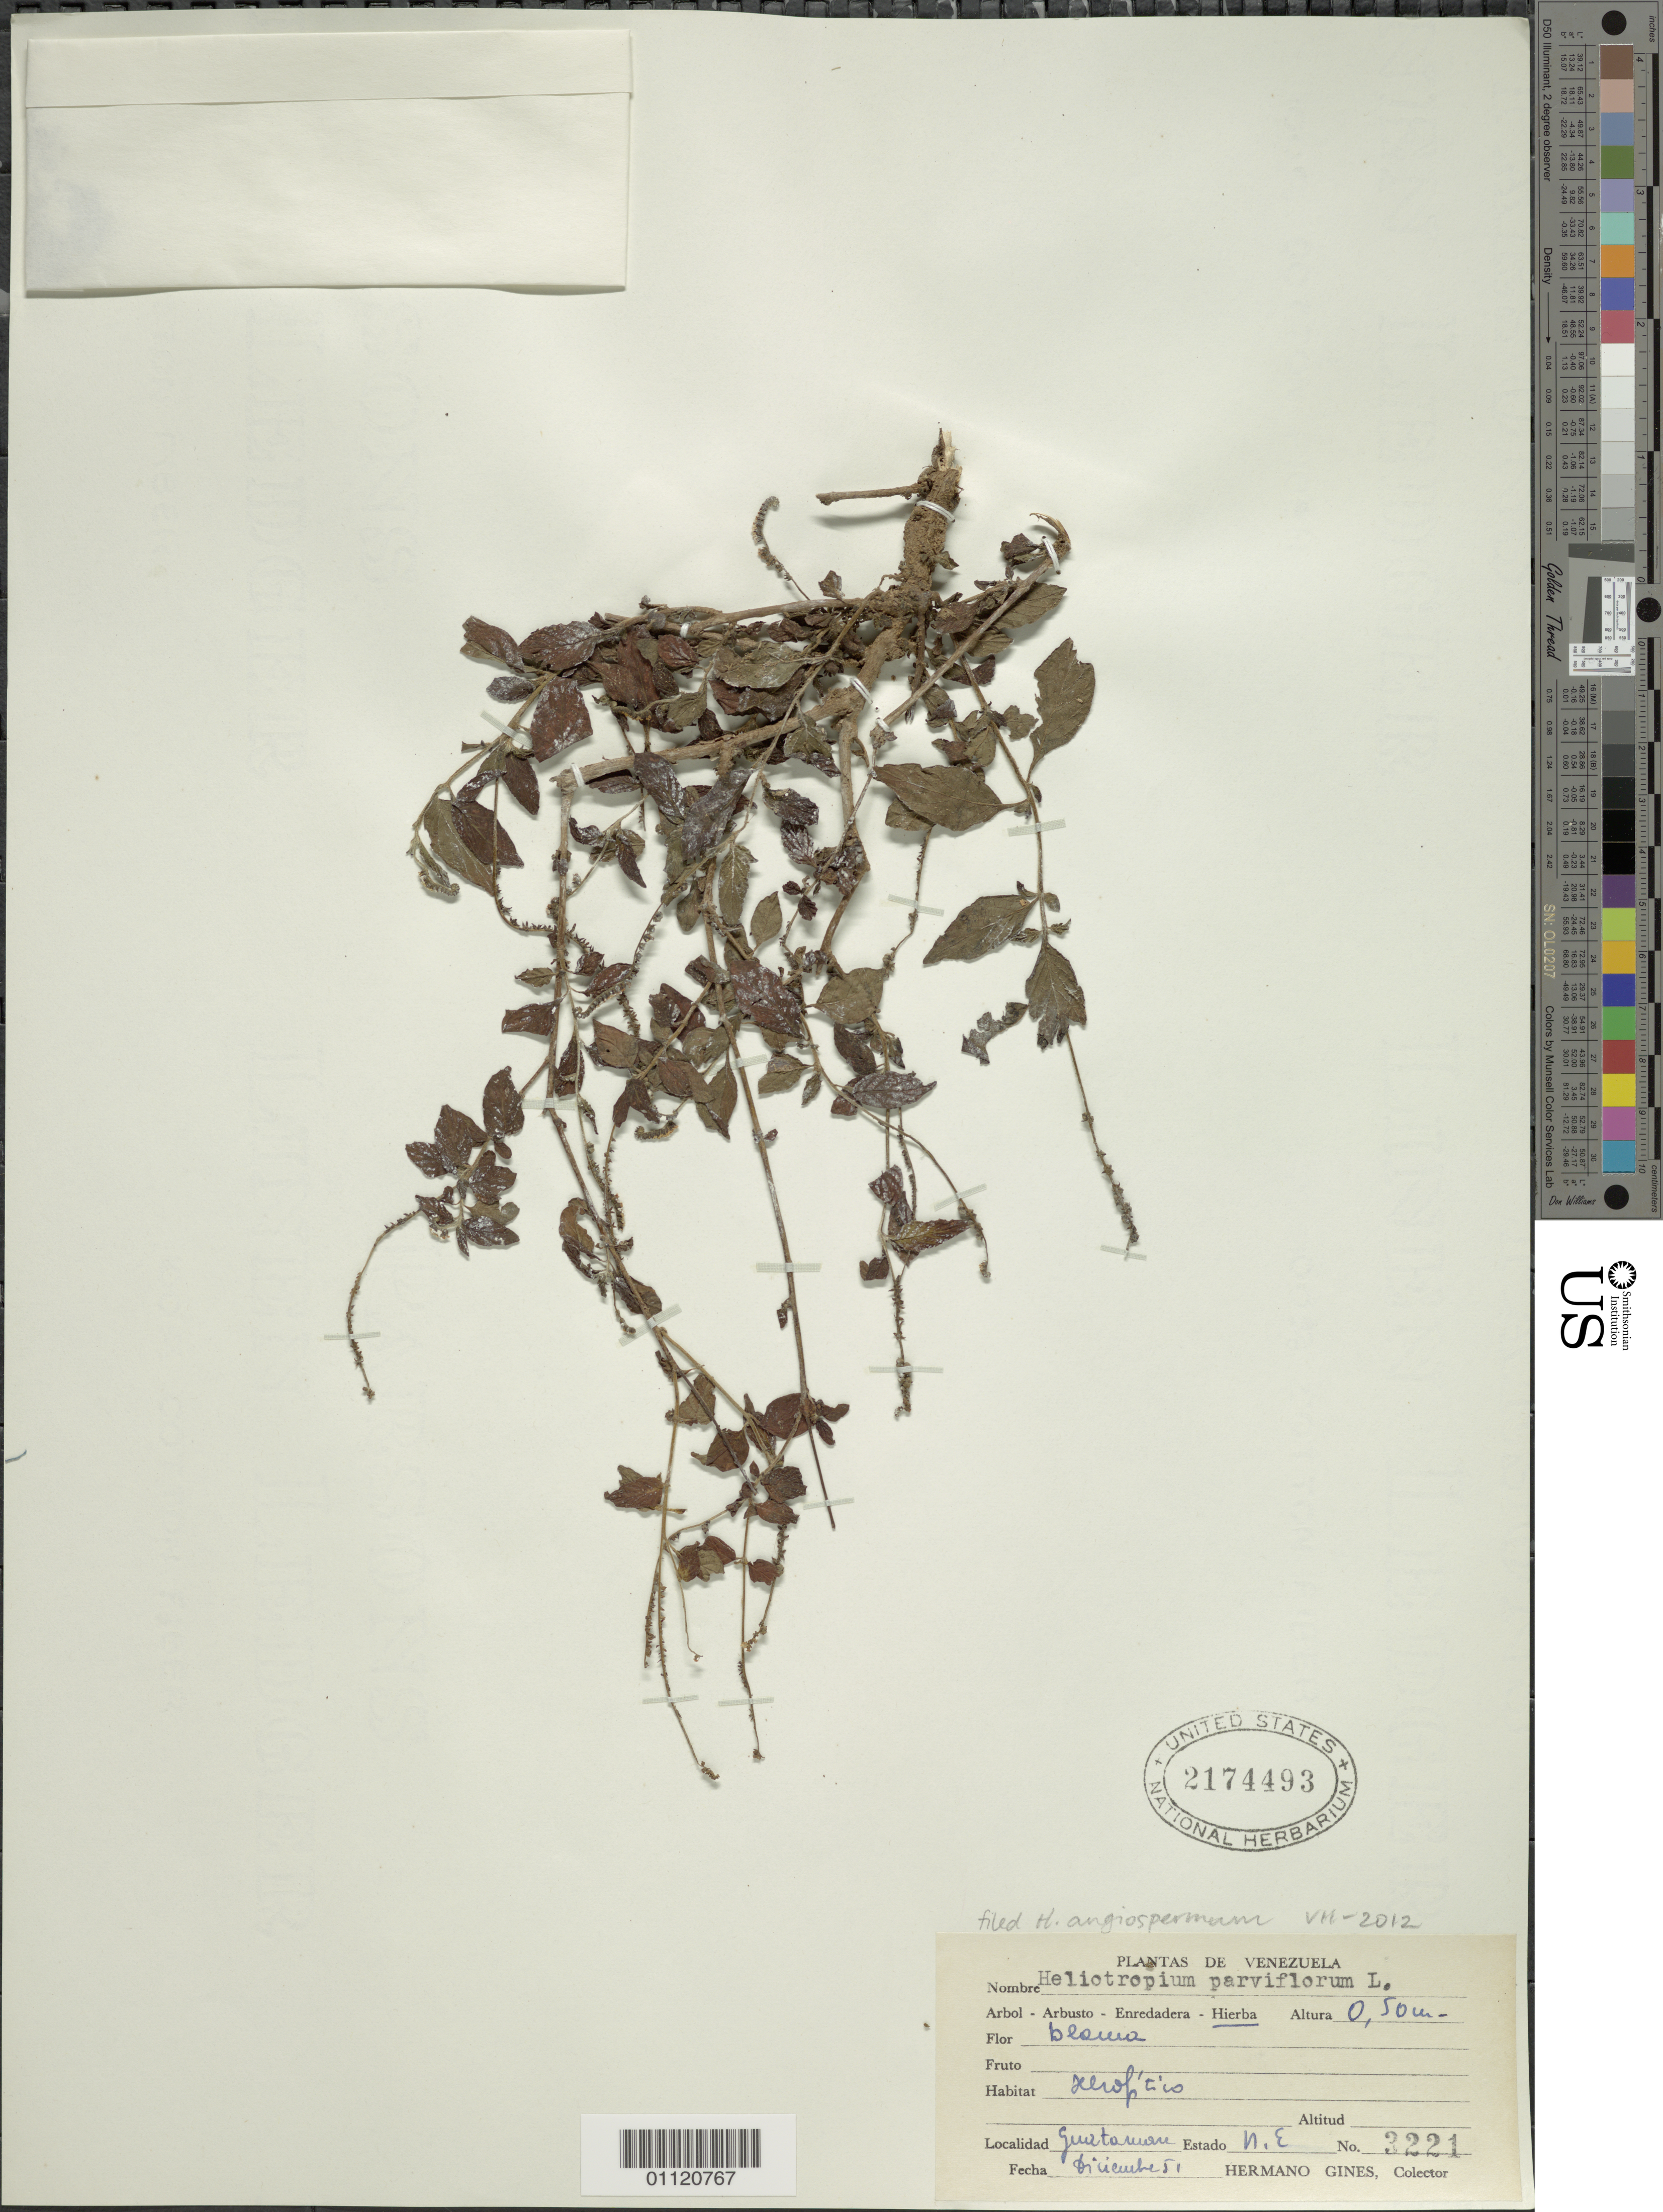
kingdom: Plantae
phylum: Tracheophyta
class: Magnoliopsida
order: Boraginales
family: Heliotropiaceae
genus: Heliotropium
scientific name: Heliotropium angiospermum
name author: Murray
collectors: Bro. Gines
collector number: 3221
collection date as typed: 01 Dec 1951 to 31 Dec 1951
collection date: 1951-12-01/1951-12-31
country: Venezuela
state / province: Nueva Esparta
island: Margarita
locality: Guatamare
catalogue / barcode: US 2174493